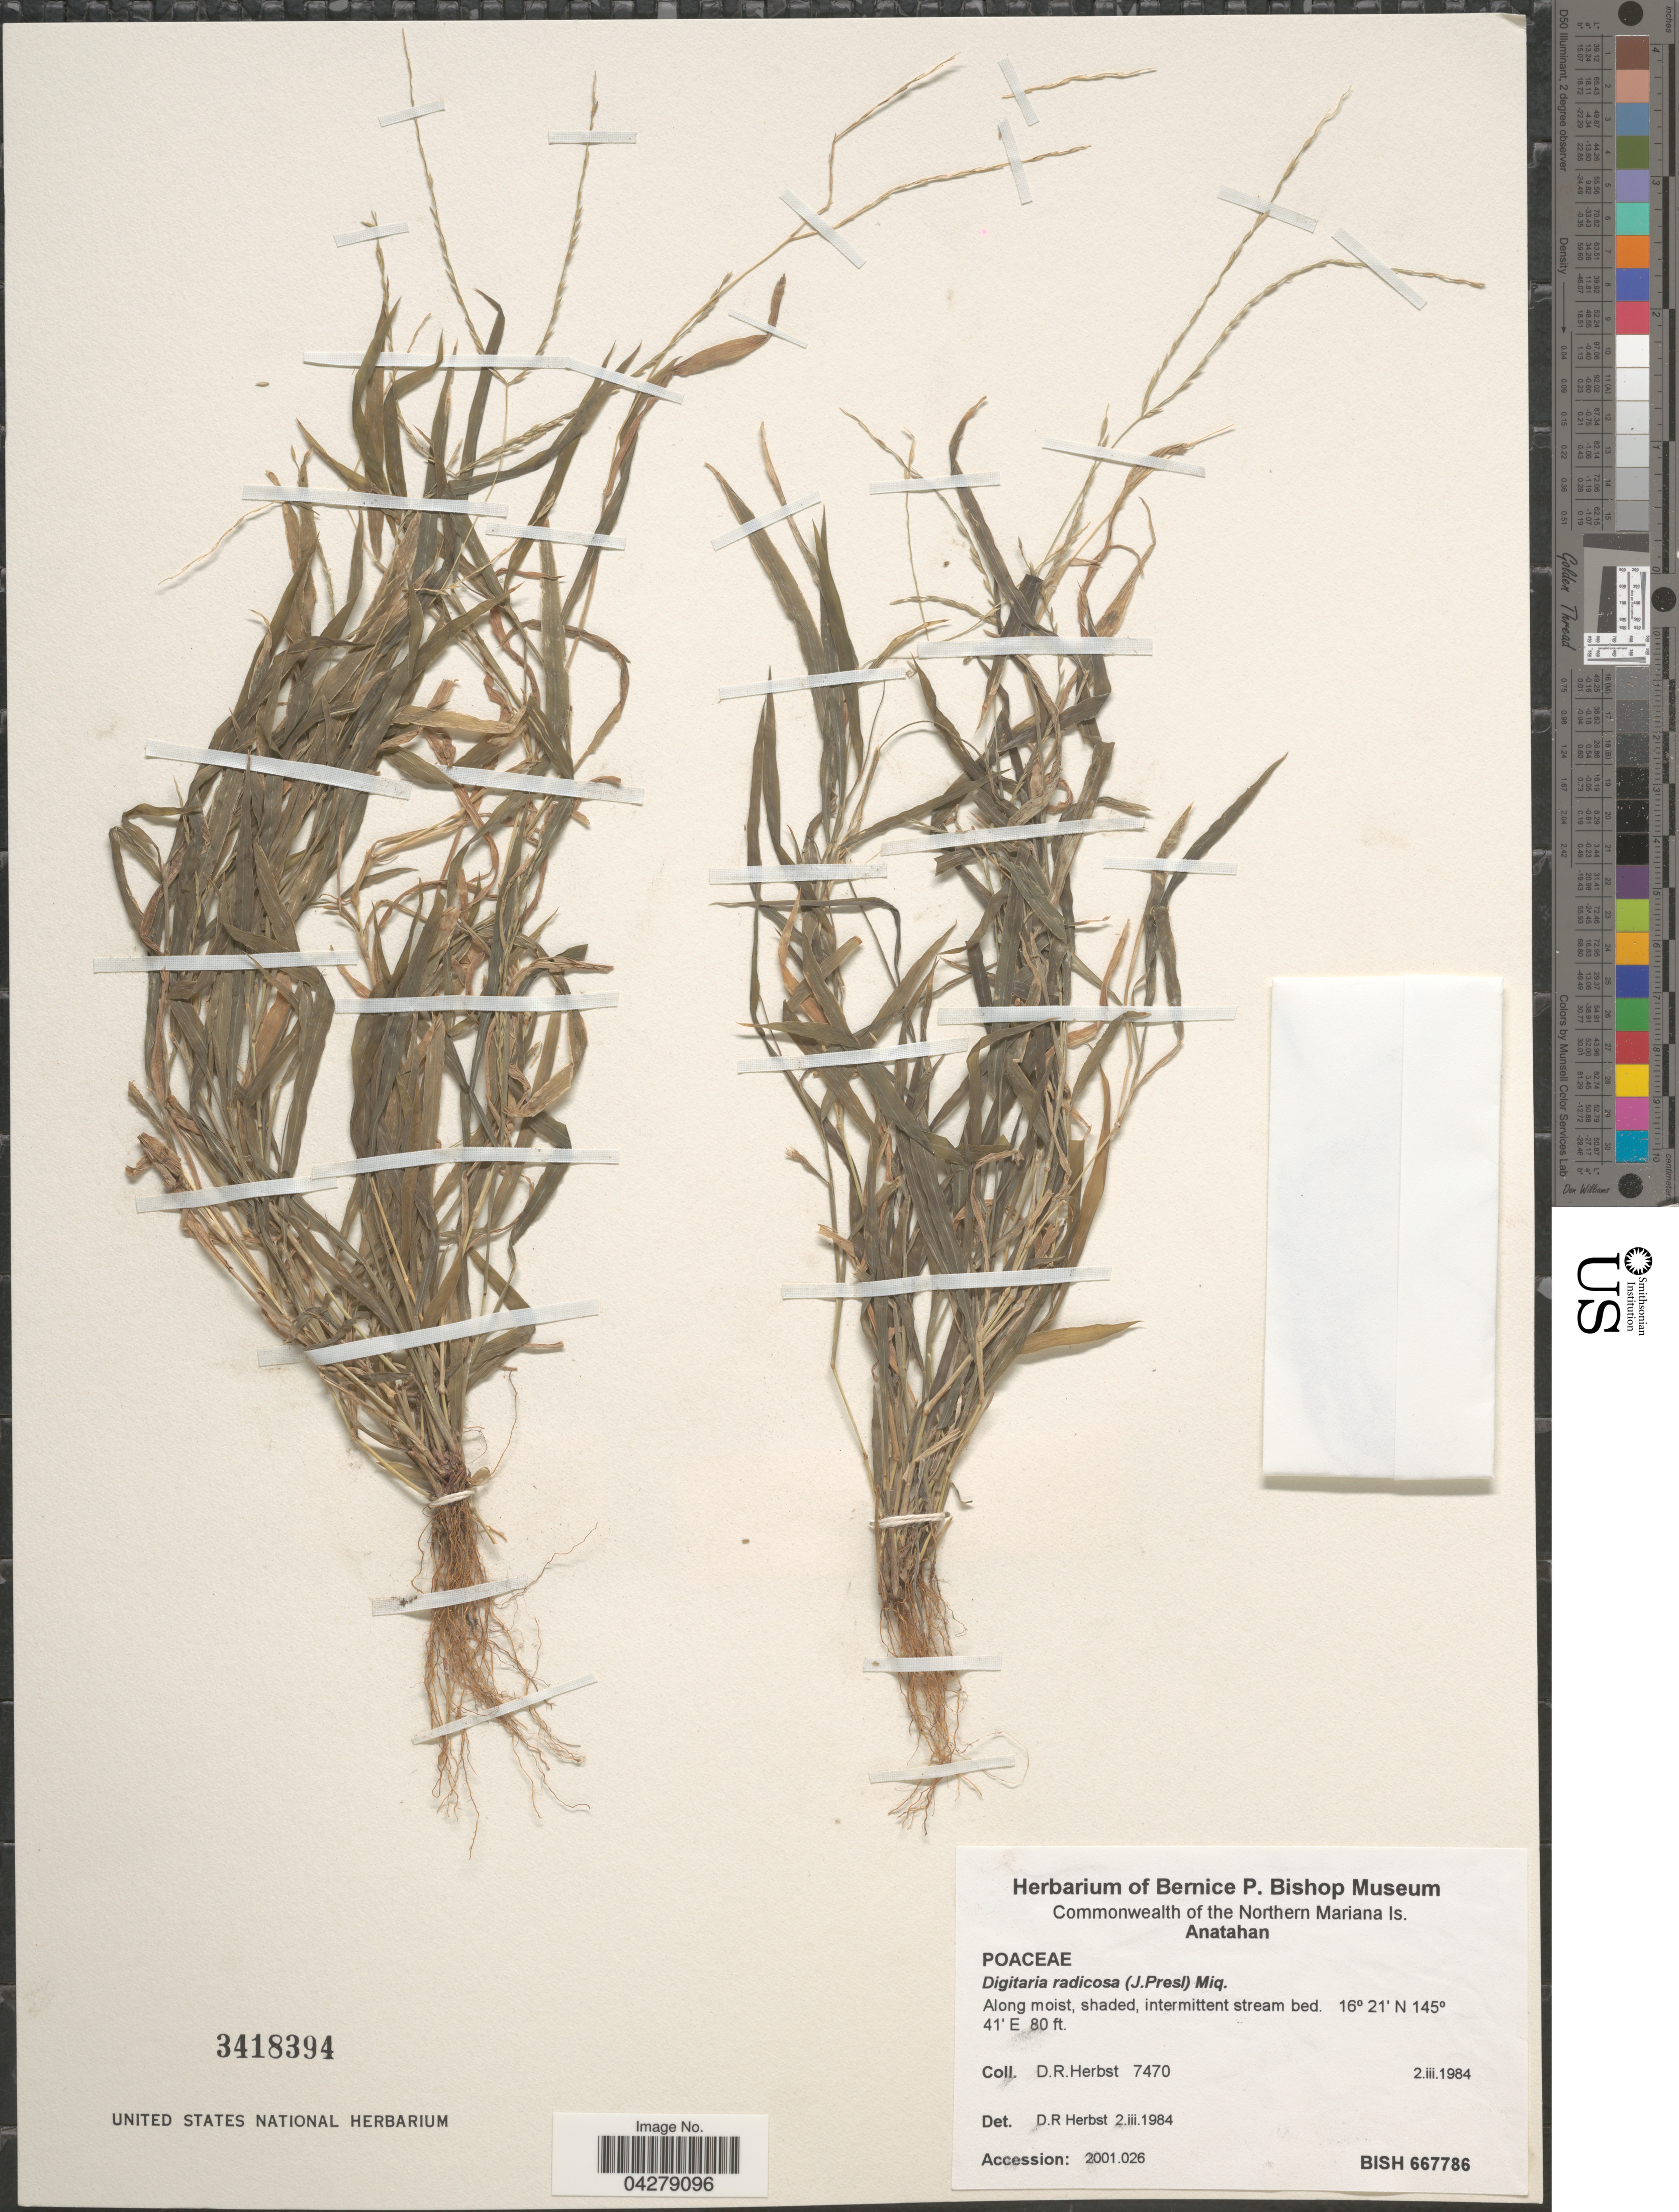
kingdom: Plantae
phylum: Tracheophyta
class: Liliopsida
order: Poales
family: Poaceae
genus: Digitaria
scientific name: Digitaria radicosa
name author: (J. Presl) Miq.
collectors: D. R. Herbst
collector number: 7470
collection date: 1984-03-02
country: Northern Mariana Islands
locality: Anatahan.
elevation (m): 24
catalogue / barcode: US 3418394